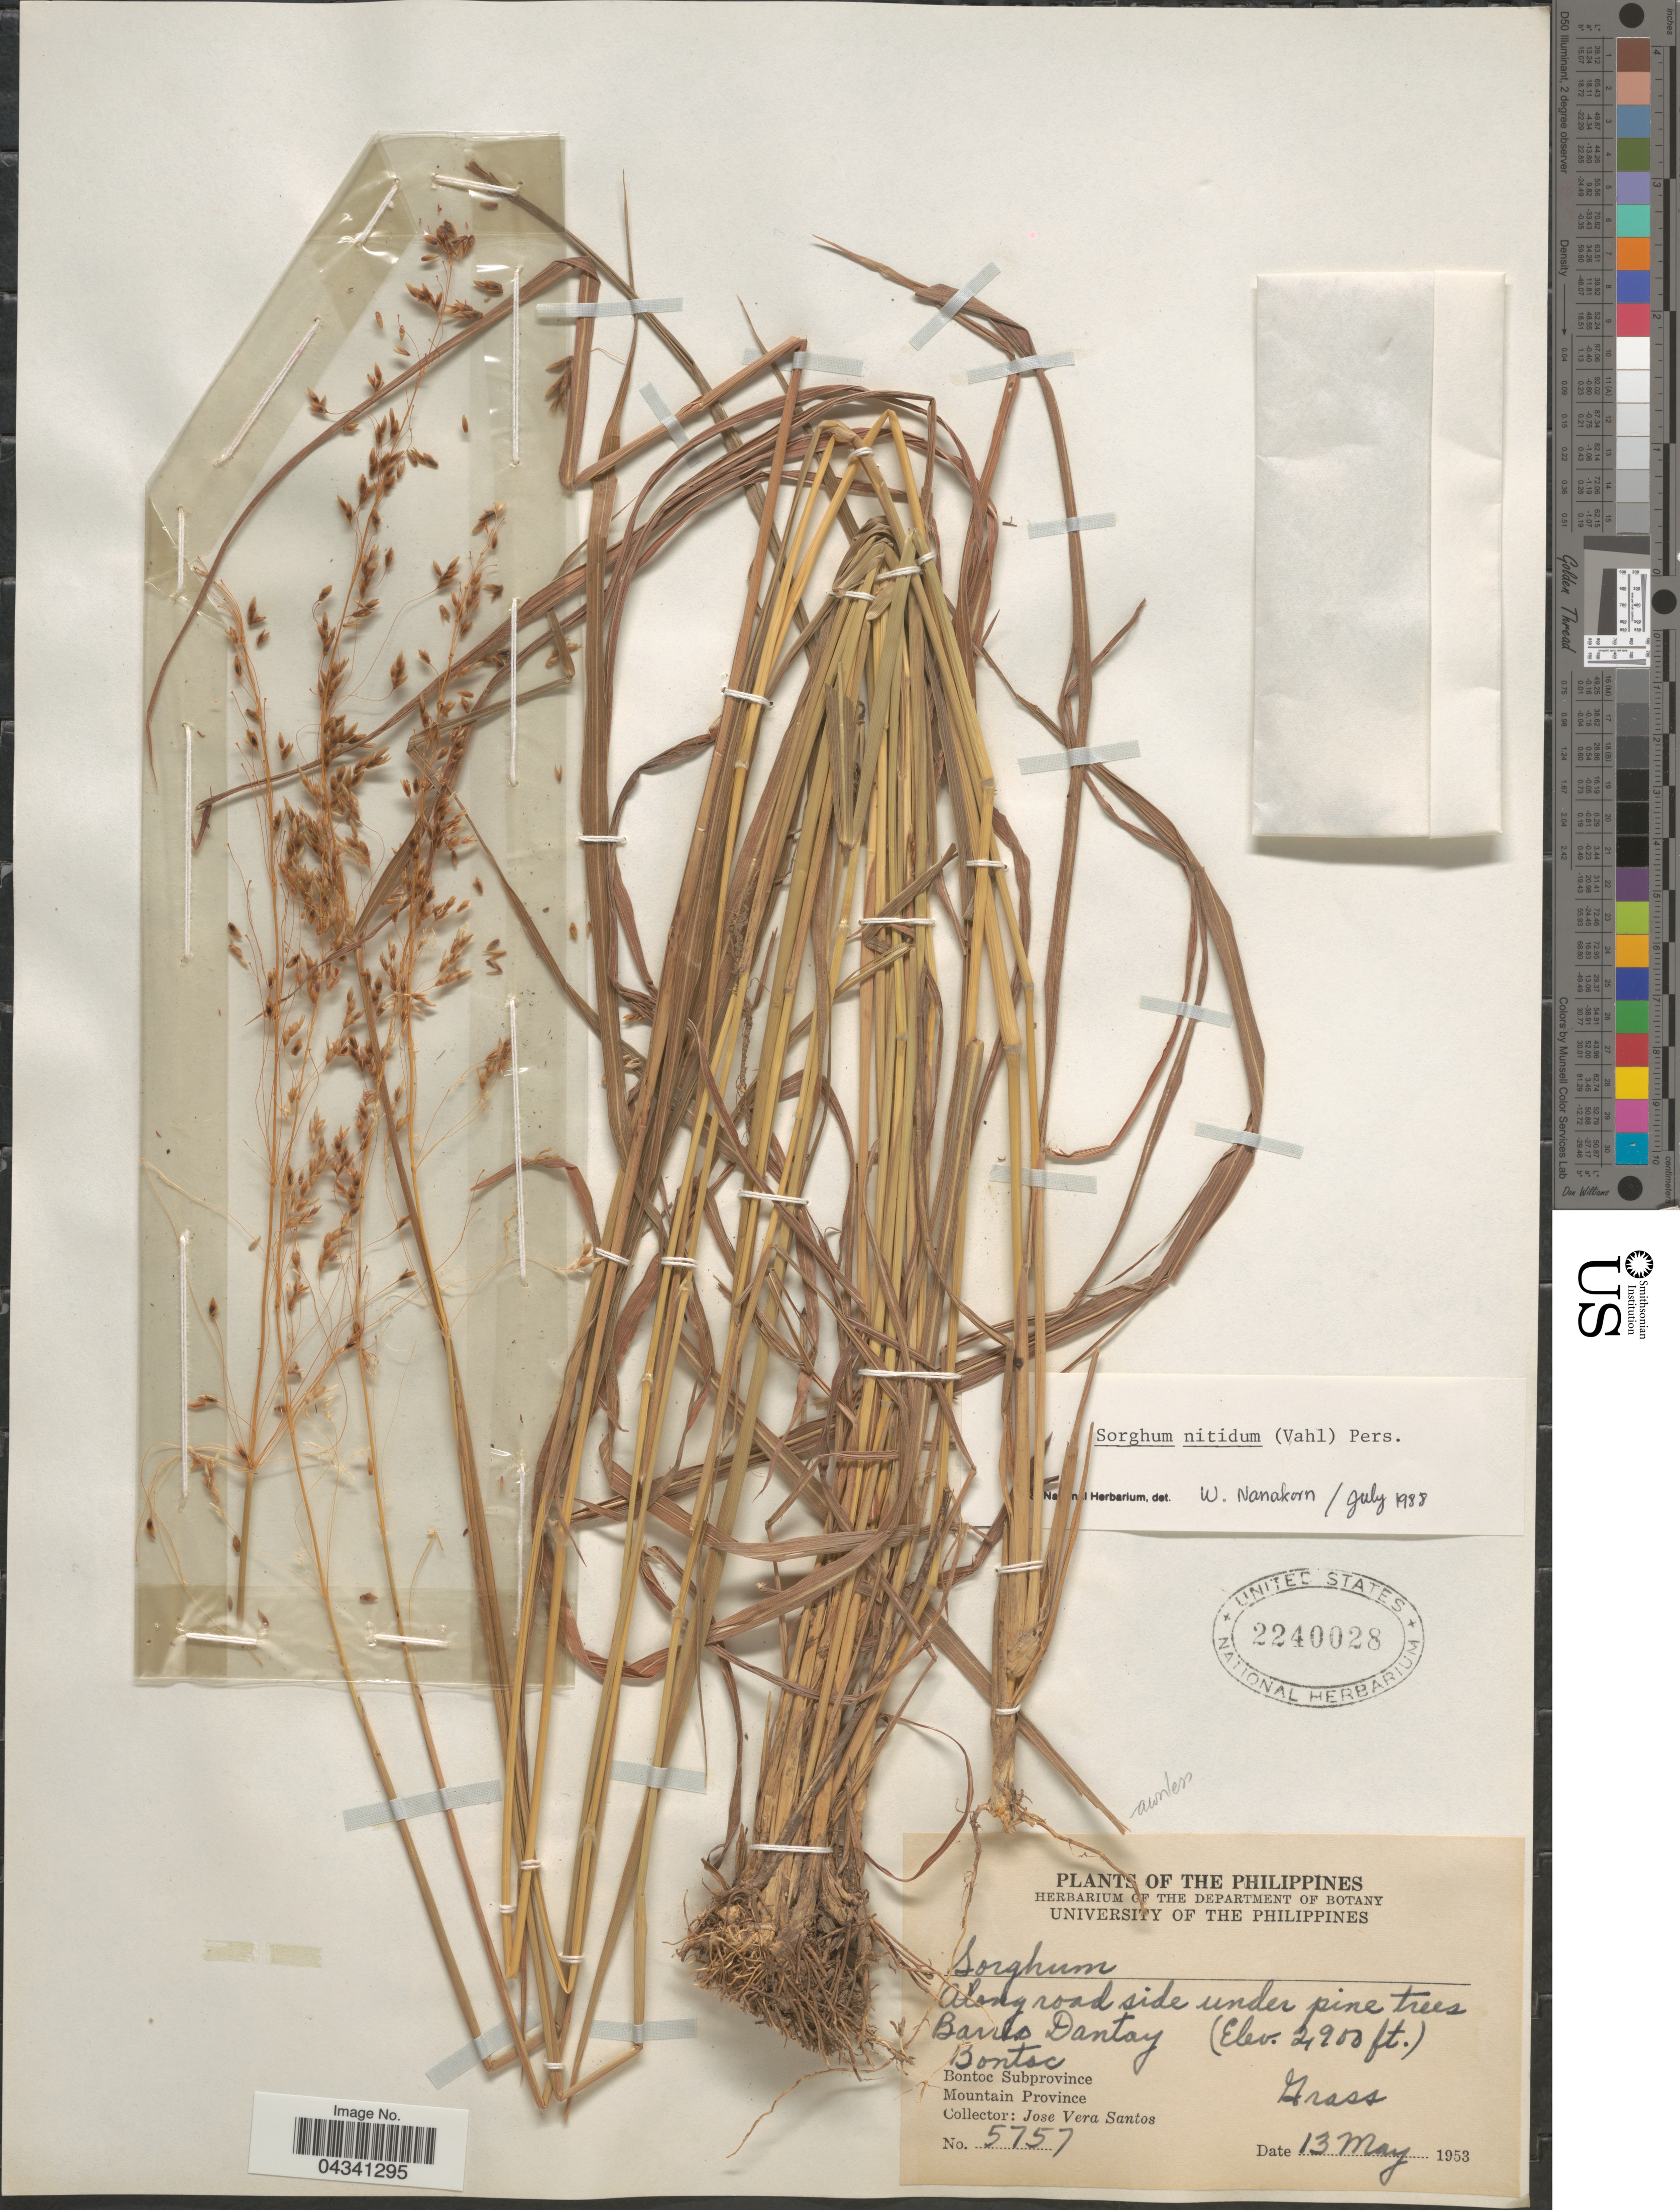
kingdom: Plantae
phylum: Tracheophyta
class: Liliopsida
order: Poales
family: Poaceae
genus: Sorghum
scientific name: Sorghum nitidum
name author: (Vahl) Pers.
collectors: J. V. Santos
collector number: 5757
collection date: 1953-05-13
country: Philippines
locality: Along road side under pine trees Barrio Dantay. Bontoc. Bontoc Subprovince. Mountain Province.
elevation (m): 884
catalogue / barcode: US 2240028